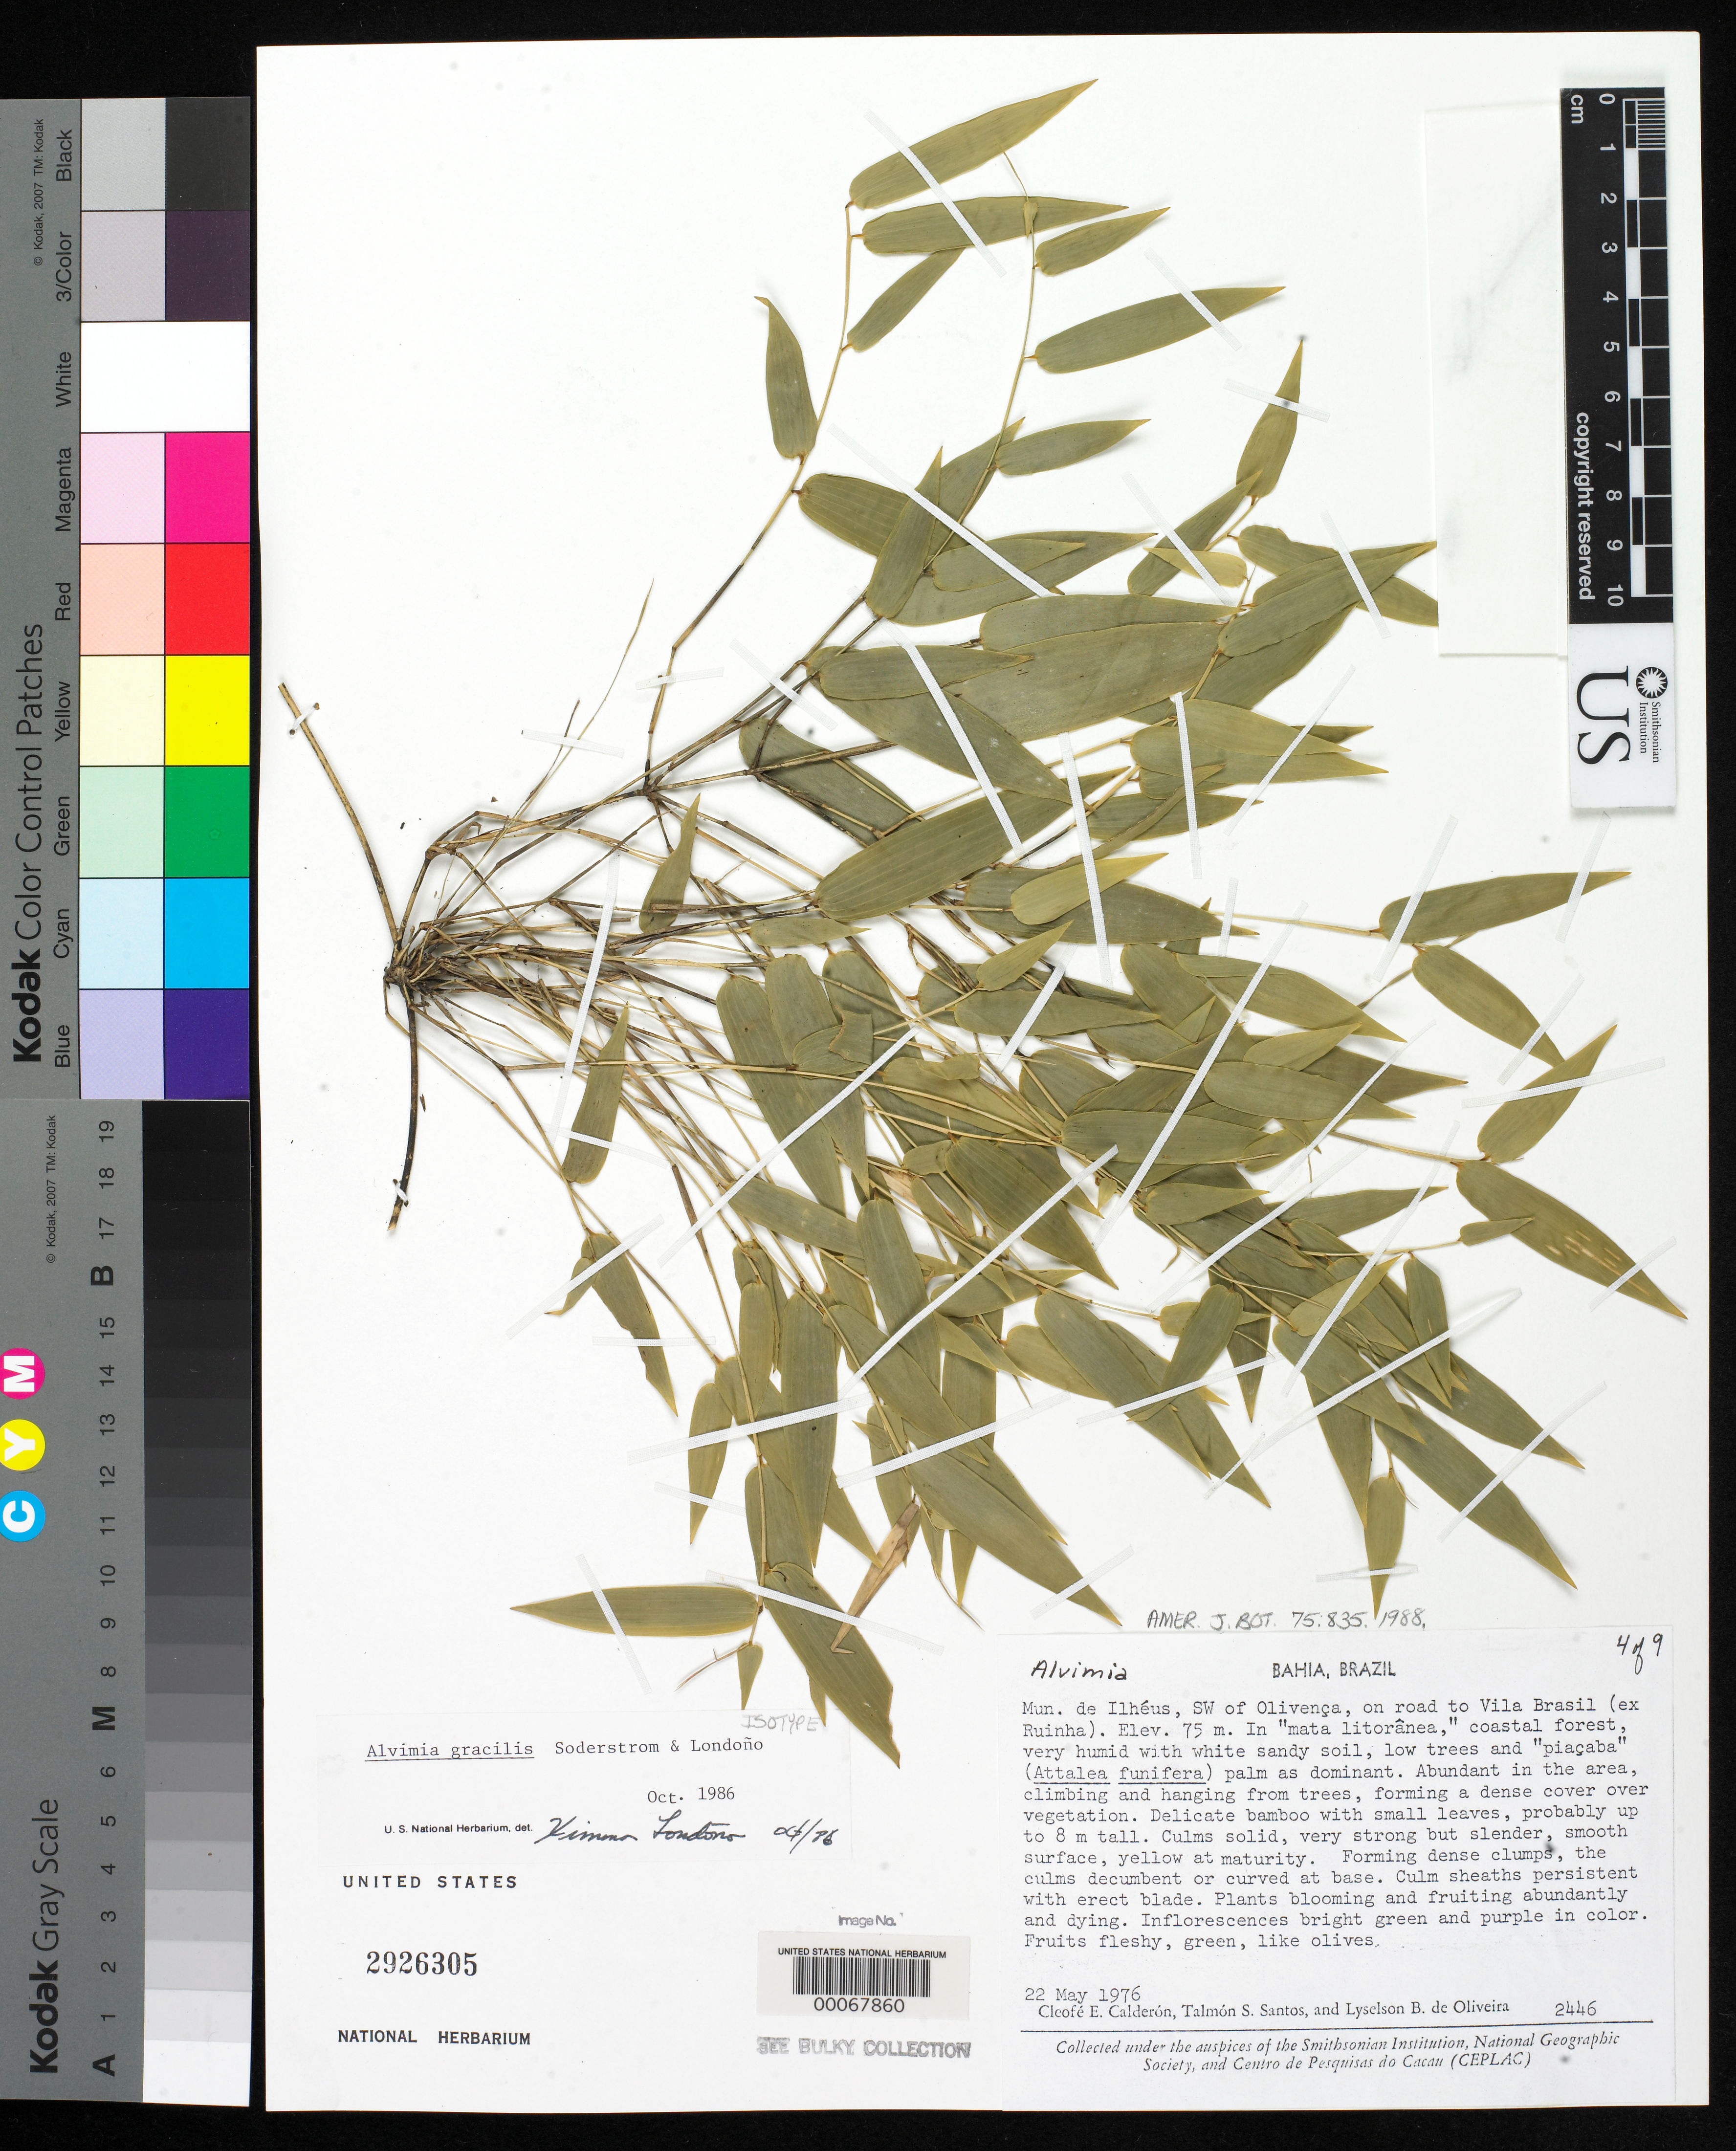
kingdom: Plantae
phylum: Tracheophyta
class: Liliopsida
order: Poales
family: Poaceae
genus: Alvimia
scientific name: Alvimia gracilis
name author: Soderstr. & Londoño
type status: Isotype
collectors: C. E. Calderón, T. S. Santos & L. de Oliveira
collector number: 2446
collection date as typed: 22 May 1976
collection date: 1976-05-22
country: Brazil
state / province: Bahia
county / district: Ilhéus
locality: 16 km SW of Olivenca on road to Vila Brasil.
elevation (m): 75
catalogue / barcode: US 2926305